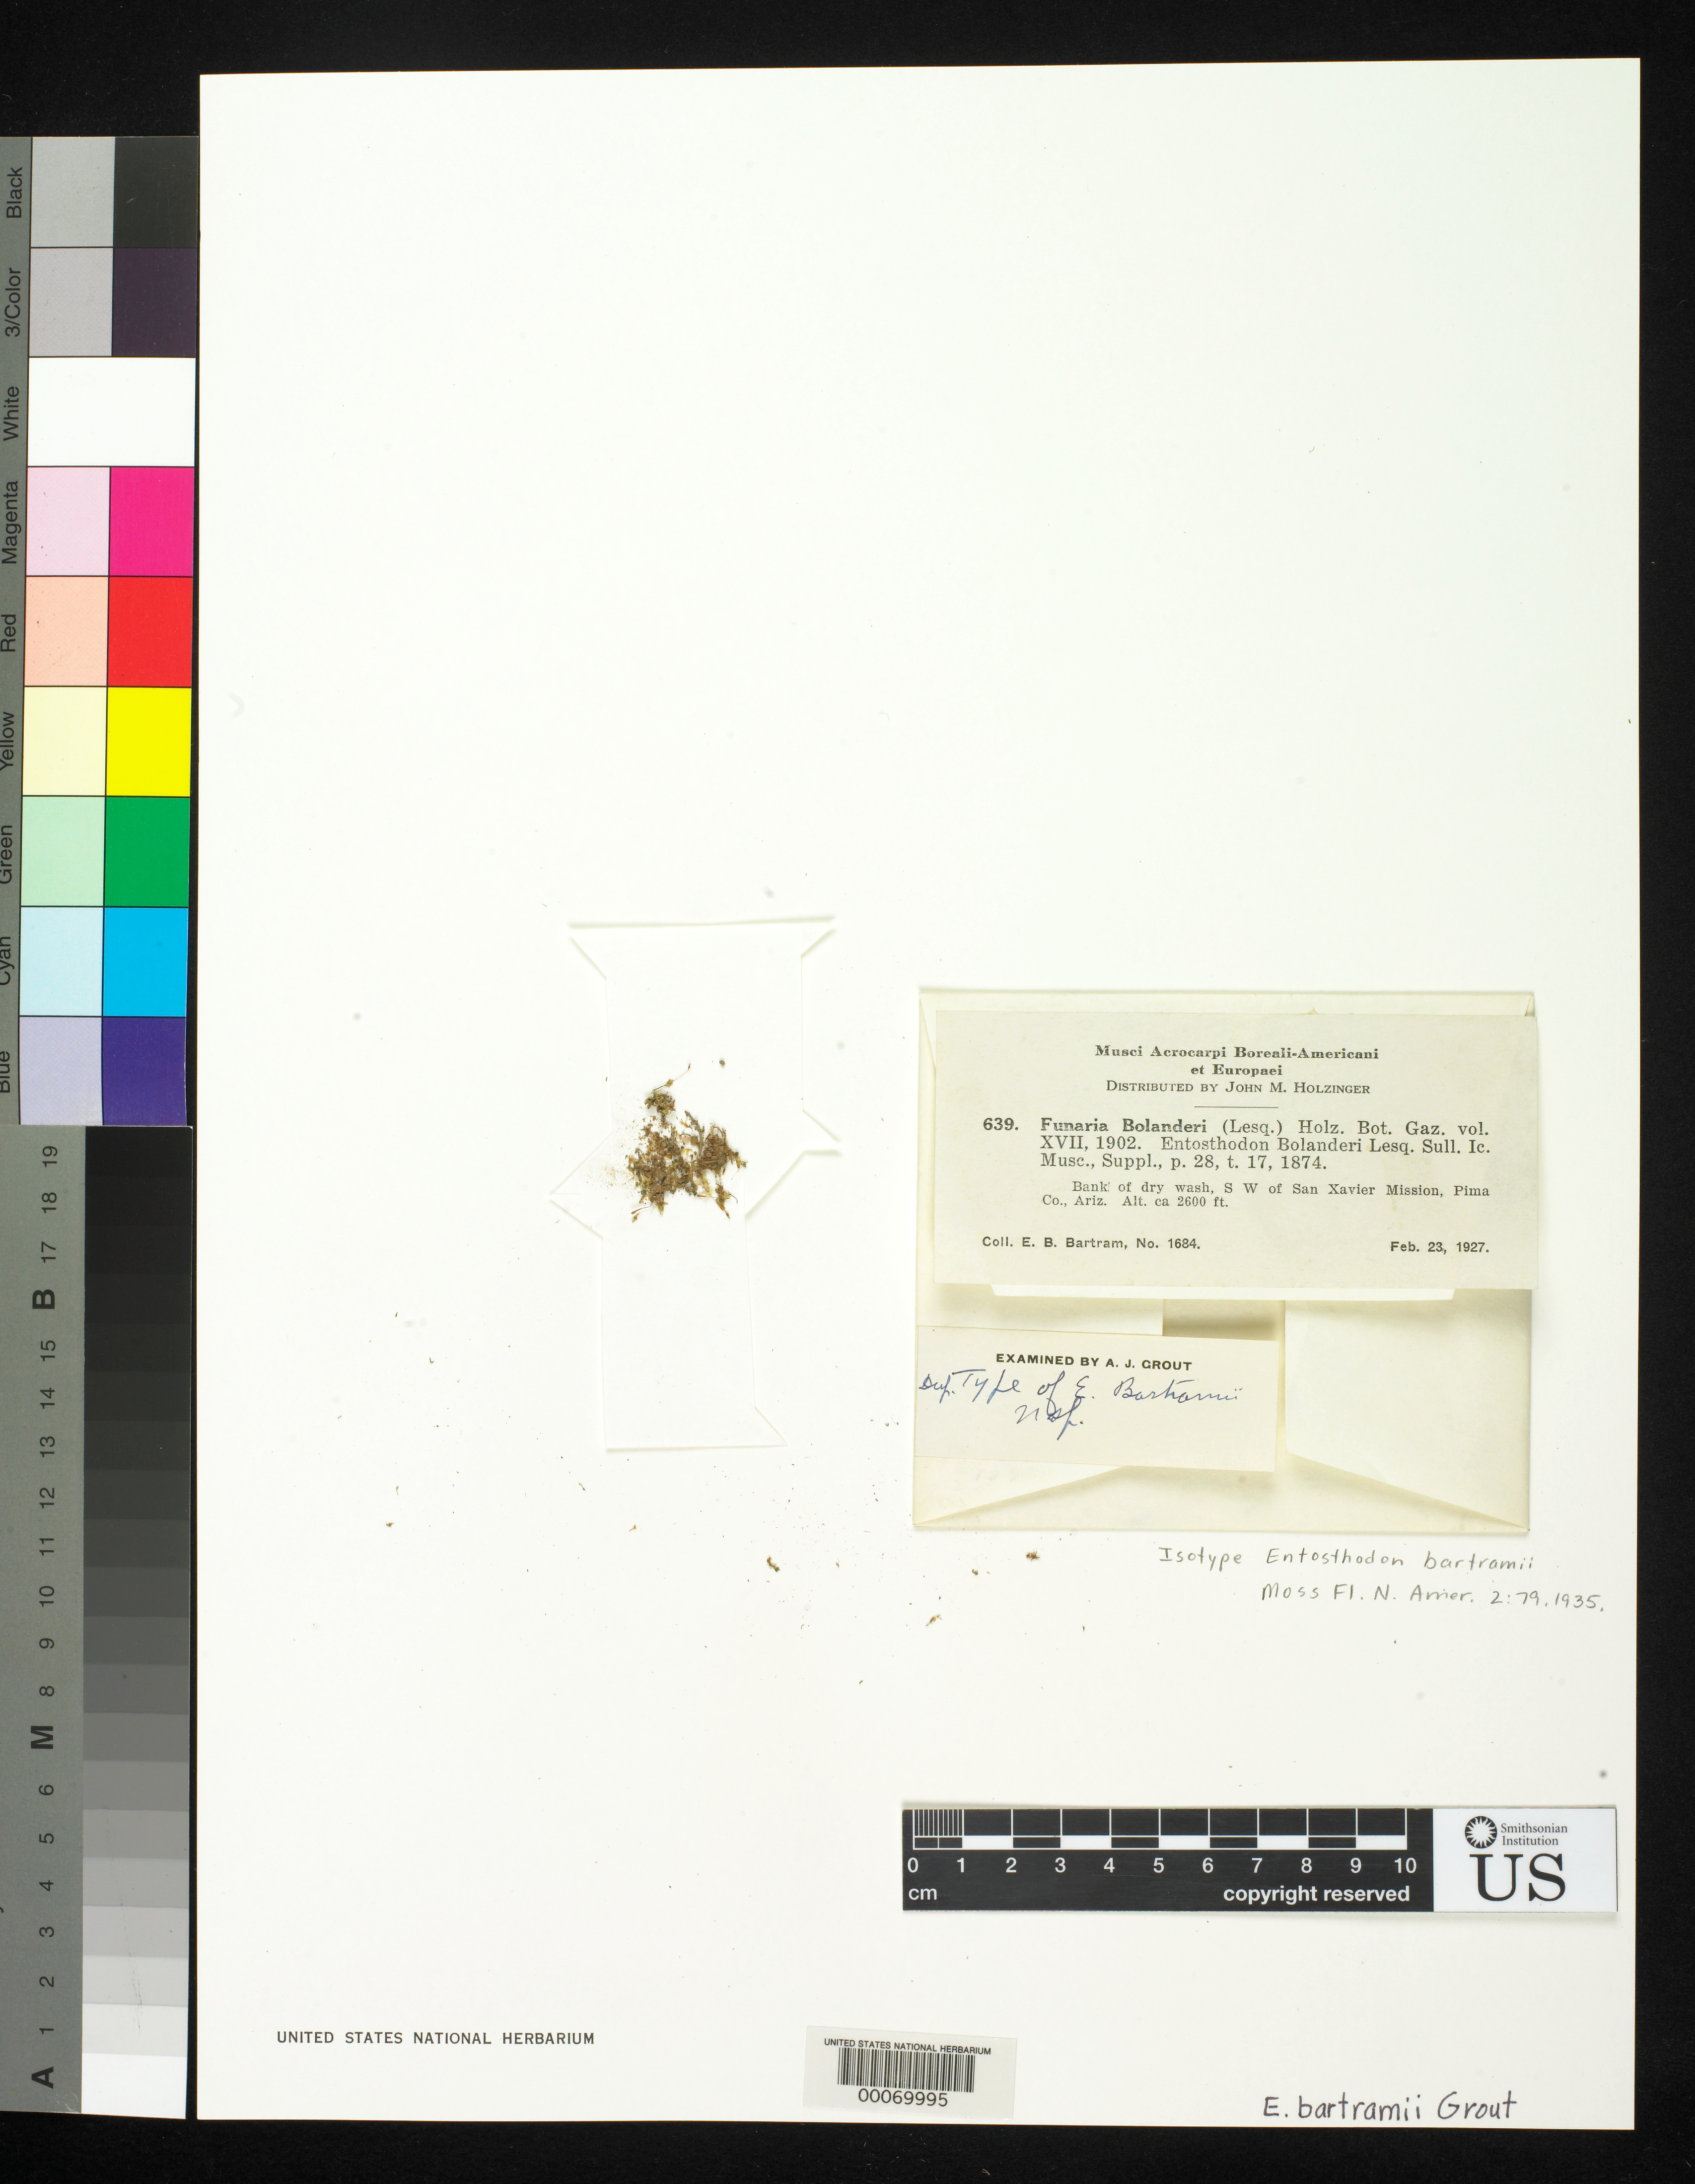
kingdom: Plantae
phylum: Bryophyta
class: Bryopsida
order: Funariales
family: Funariaceae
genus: Entosthodon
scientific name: Entosthodon bartramii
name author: Grout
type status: Isosyntype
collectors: E. B. Bartram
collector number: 1684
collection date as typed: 23 Feb 1927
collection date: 1927-02-23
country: United States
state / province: Arizona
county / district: Pima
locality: SW of San Xavier Mission; alt. 2600 ft.